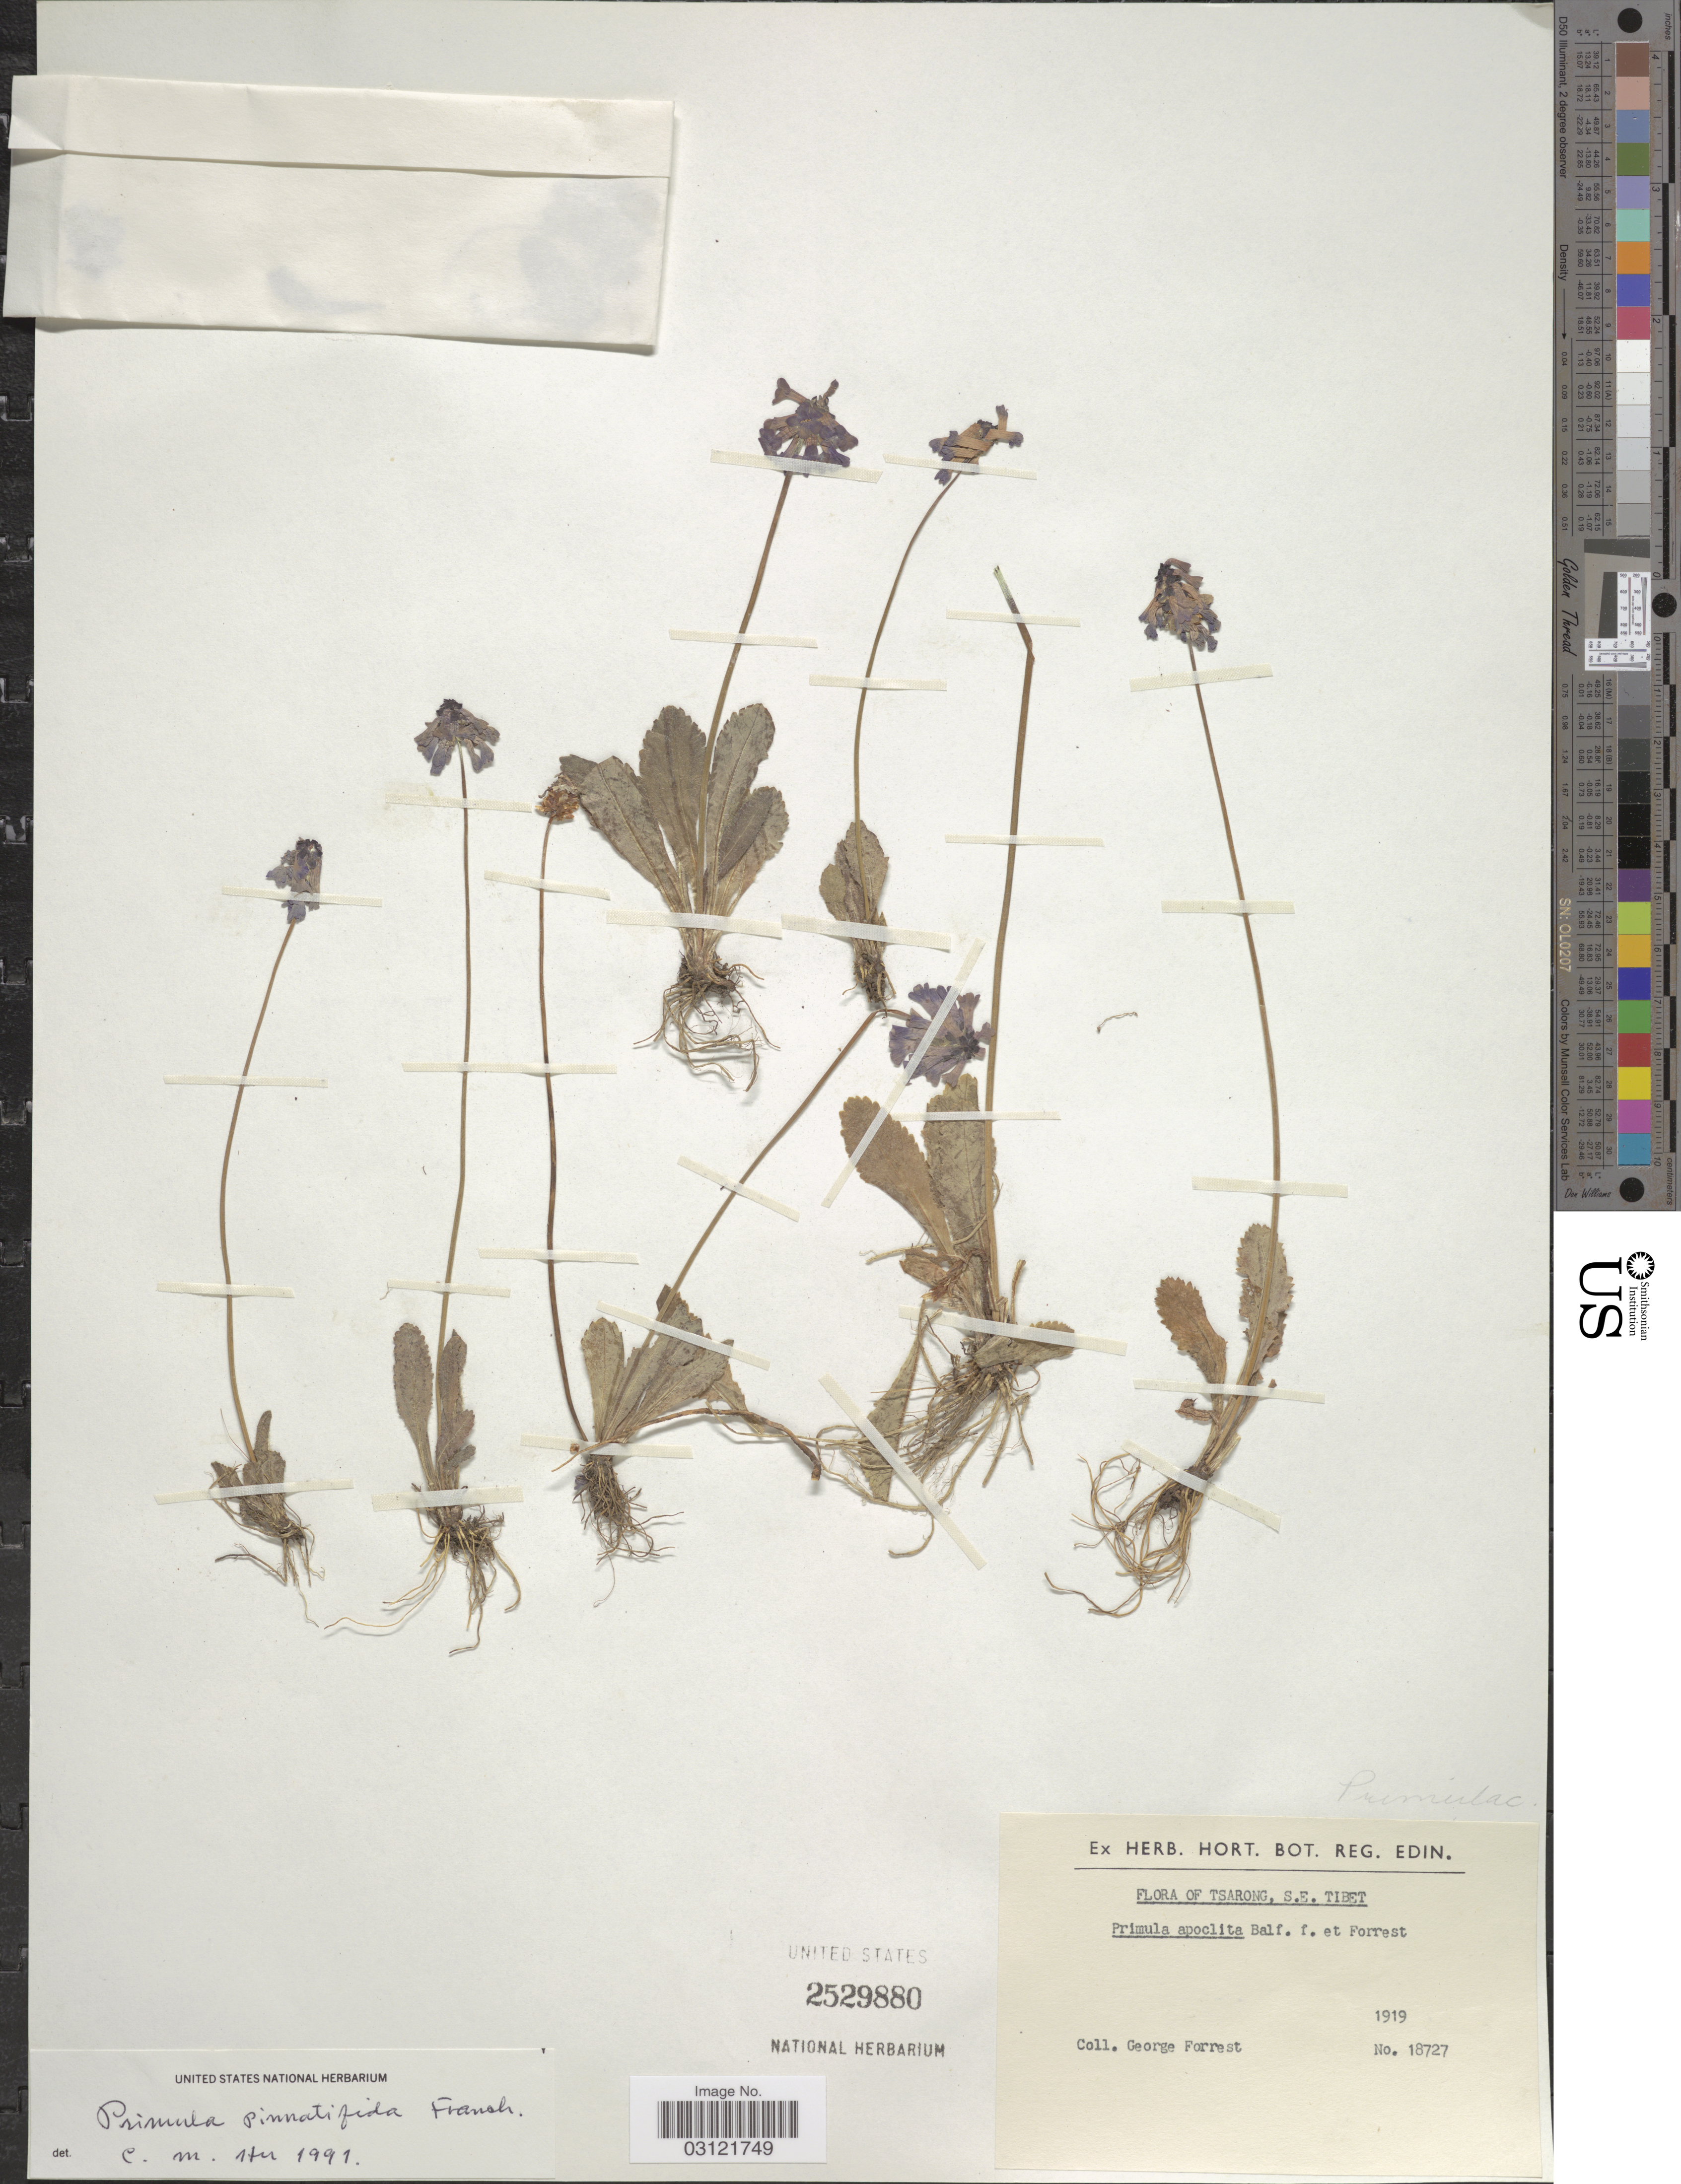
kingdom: Plantae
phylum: Tracheophyta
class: Magnoliopsida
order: Ericales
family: Primulaceae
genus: Primula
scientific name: Primula pinnatifida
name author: Franch.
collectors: G. Forrest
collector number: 18727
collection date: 1919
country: China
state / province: Xizang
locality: Tsarong, S.E. Tibet.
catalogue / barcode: US 2529880